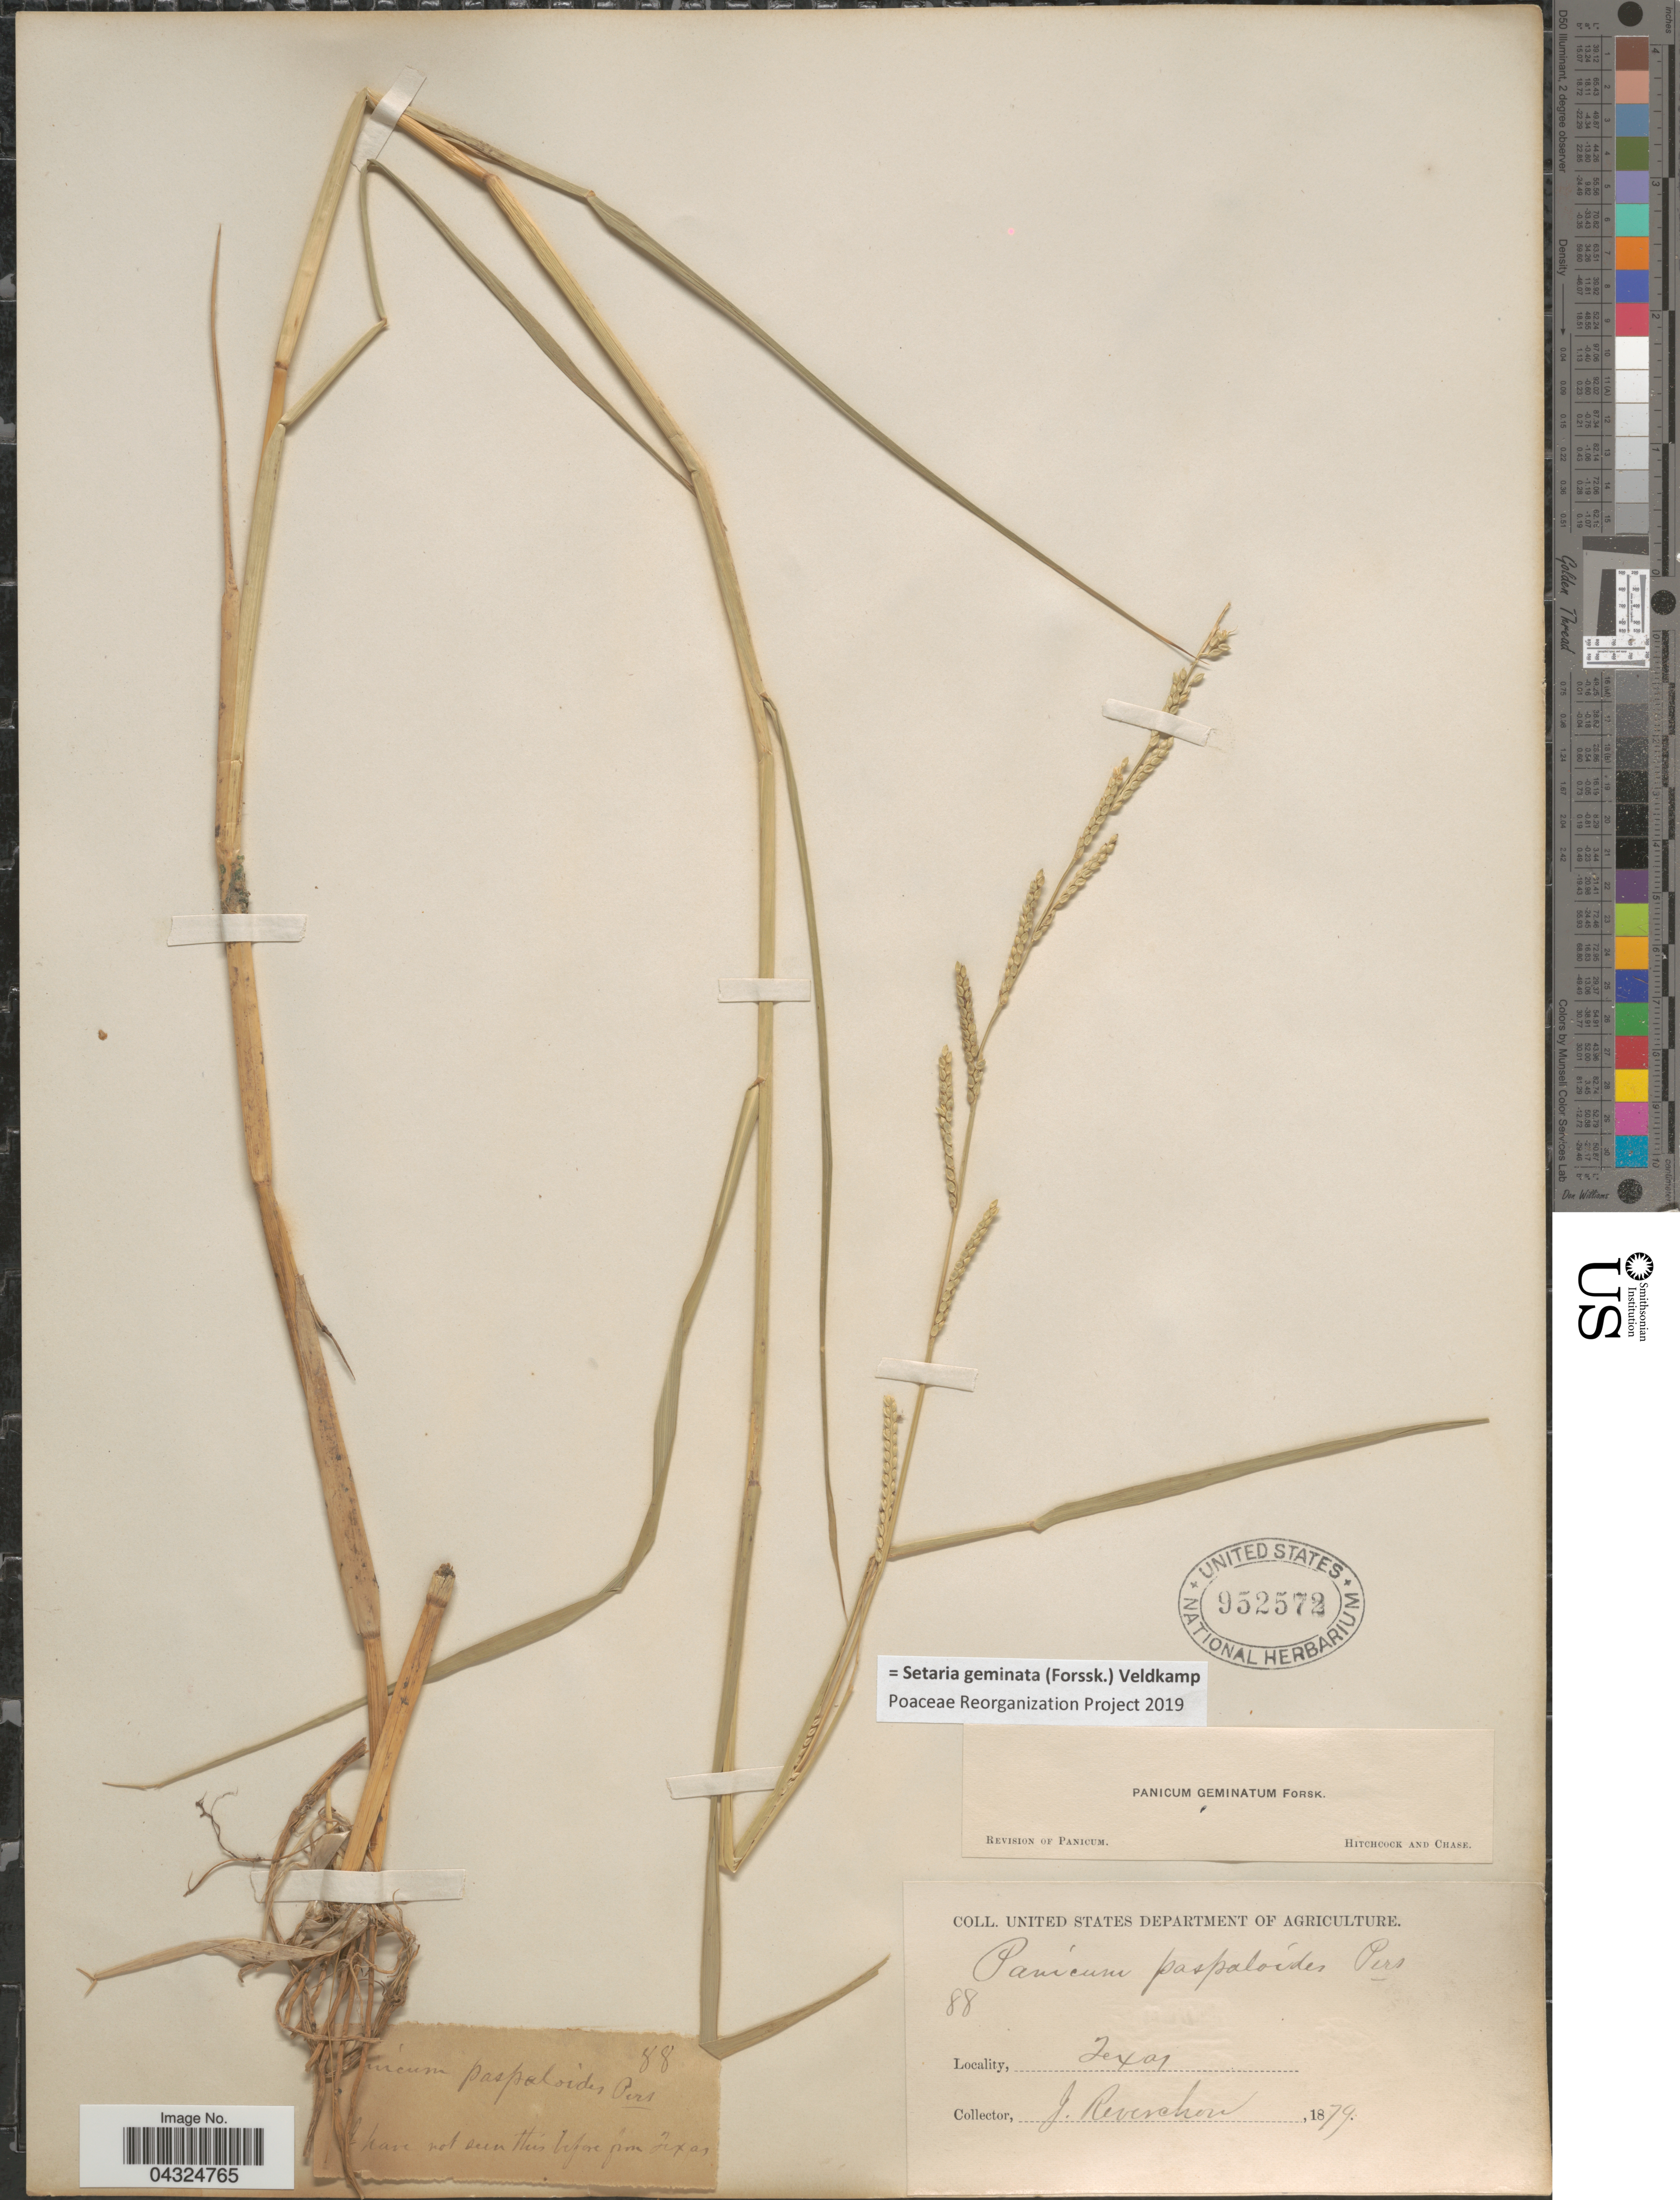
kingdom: Plantae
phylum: Tracheophyta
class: Liliopsida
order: Poales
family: Poaceae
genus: Setaria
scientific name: Setaria geminata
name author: (Forssk.) Veldkamp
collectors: J. Reverchon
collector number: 88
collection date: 1879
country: United States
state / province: Texas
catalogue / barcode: US 952572